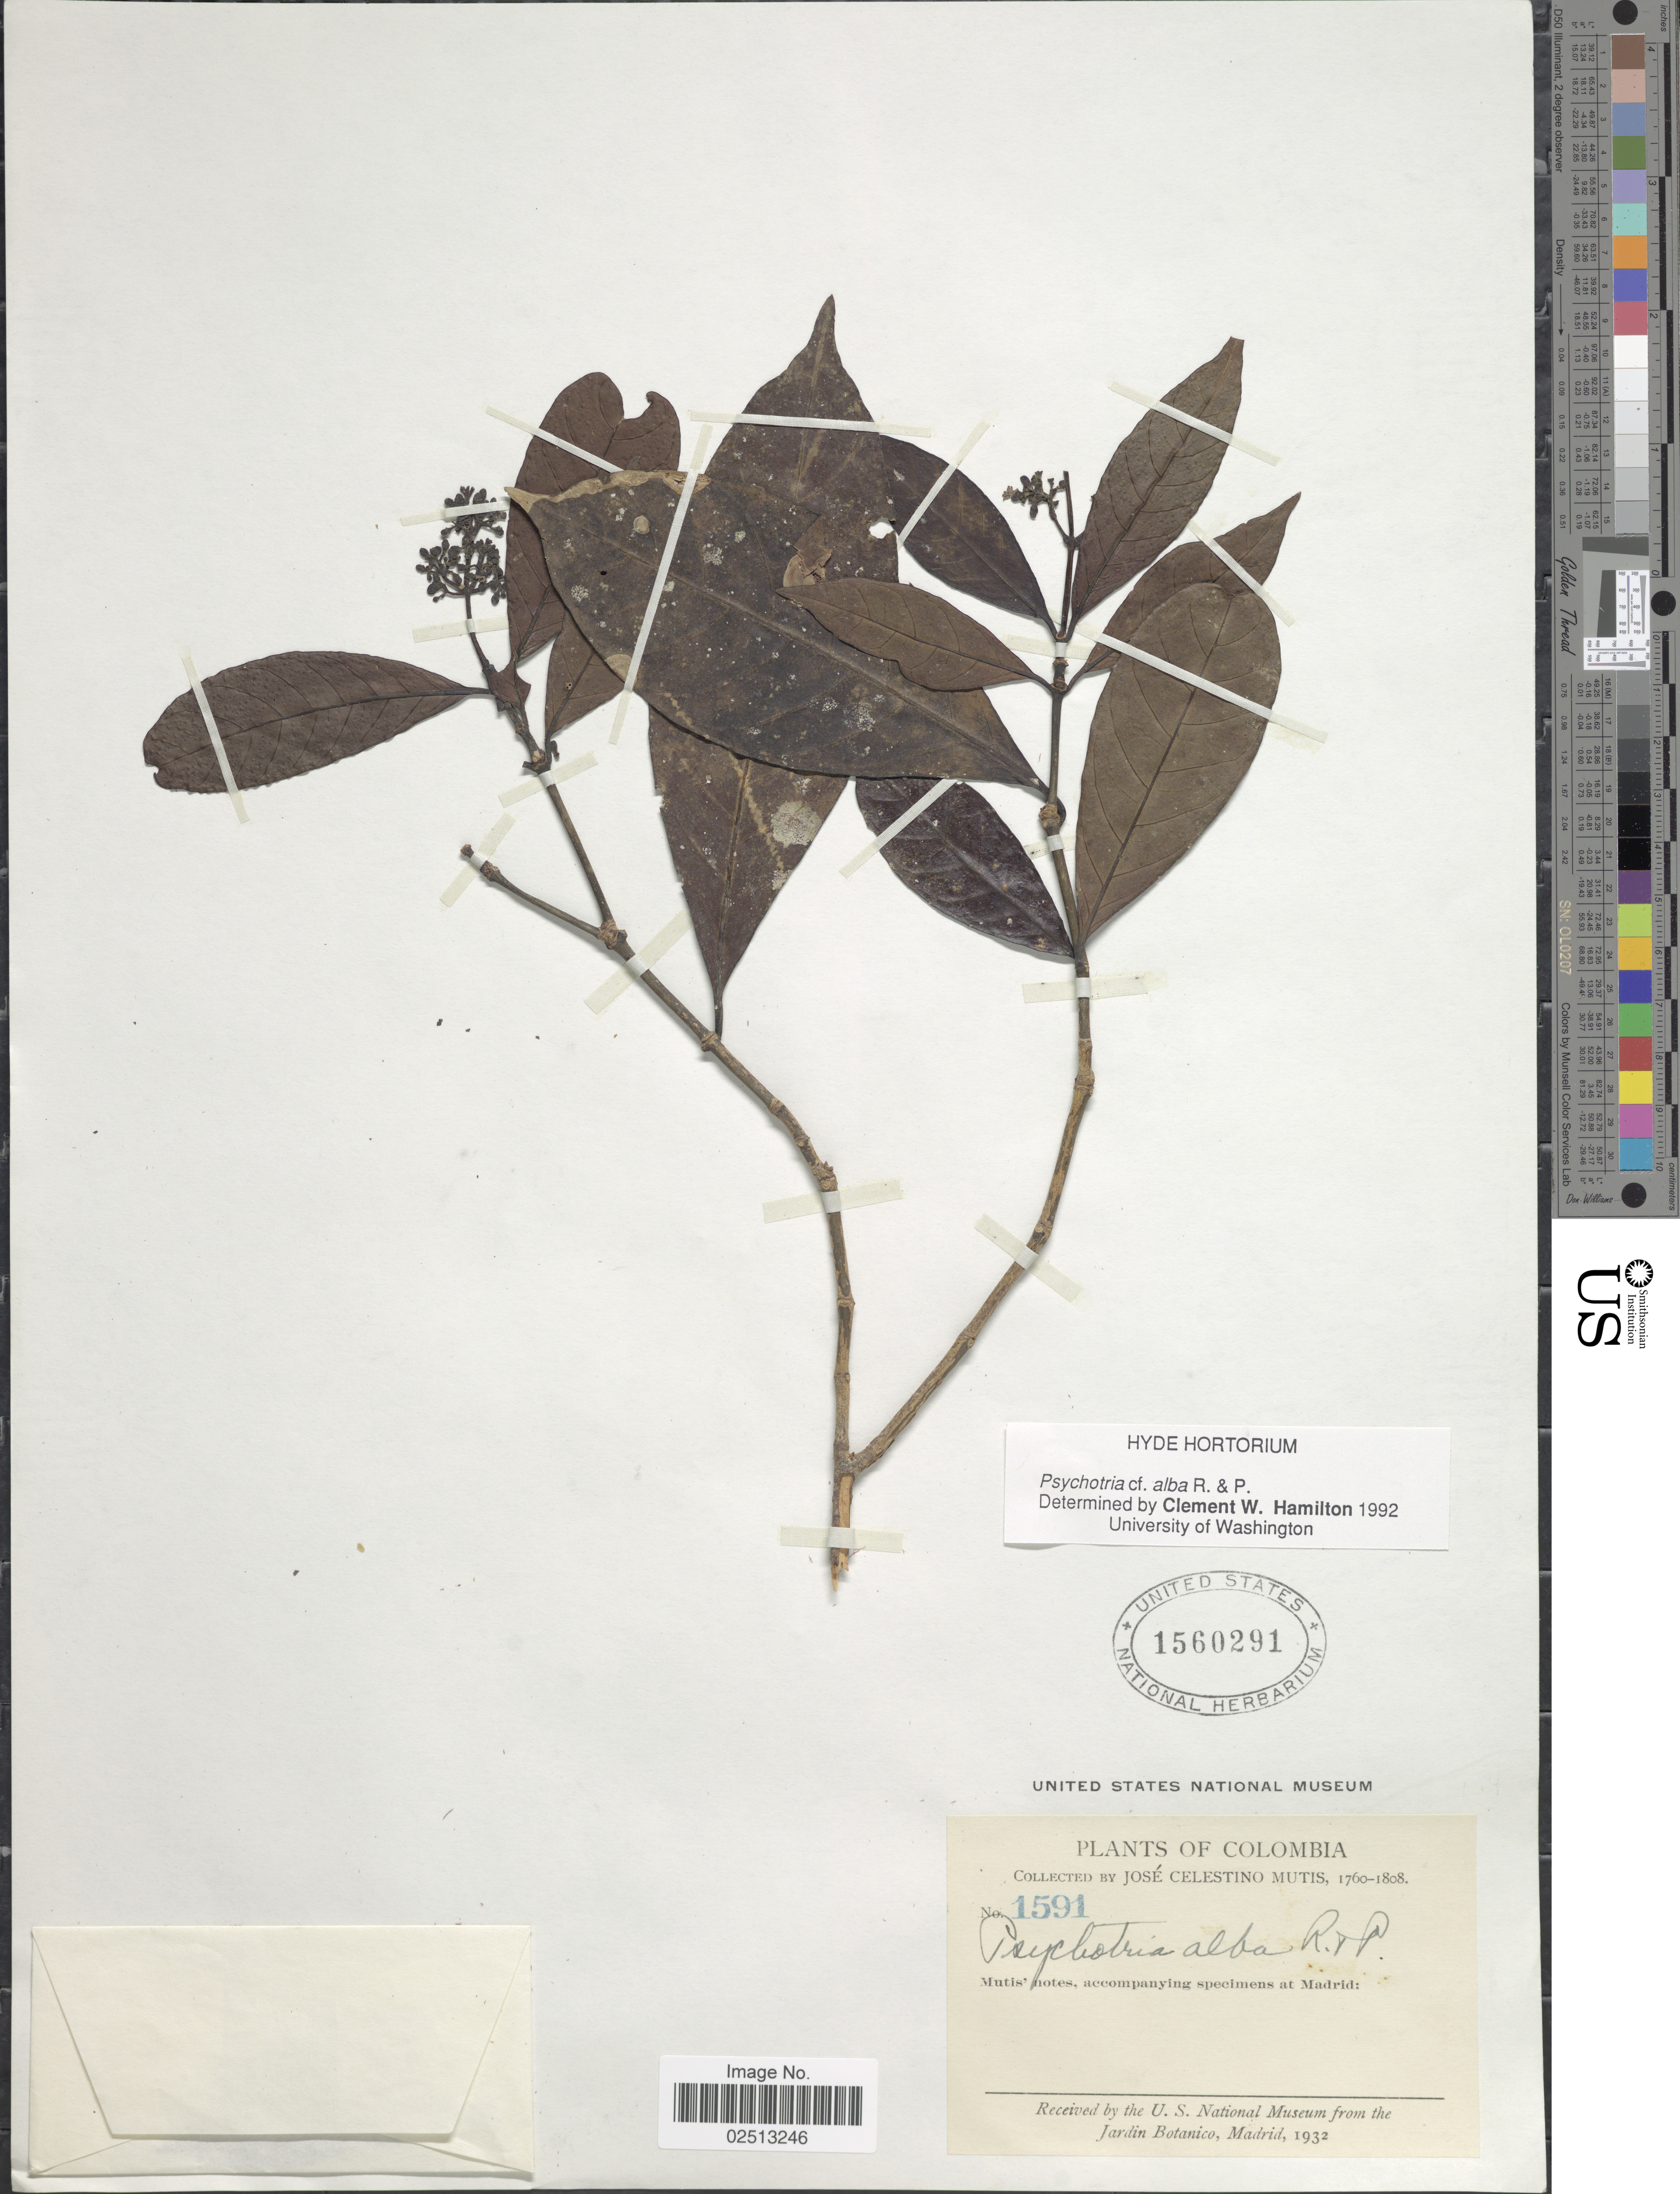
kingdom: Plantae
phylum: Tracheophyta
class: Magnoliopsida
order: Gentianales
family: Rubiaceae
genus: Psychotria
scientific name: Psychotria alba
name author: Ruiz & Pav.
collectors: J. C. B. Mutis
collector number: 1591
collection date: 1760/1808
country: Colombia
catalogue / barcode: US 1560291